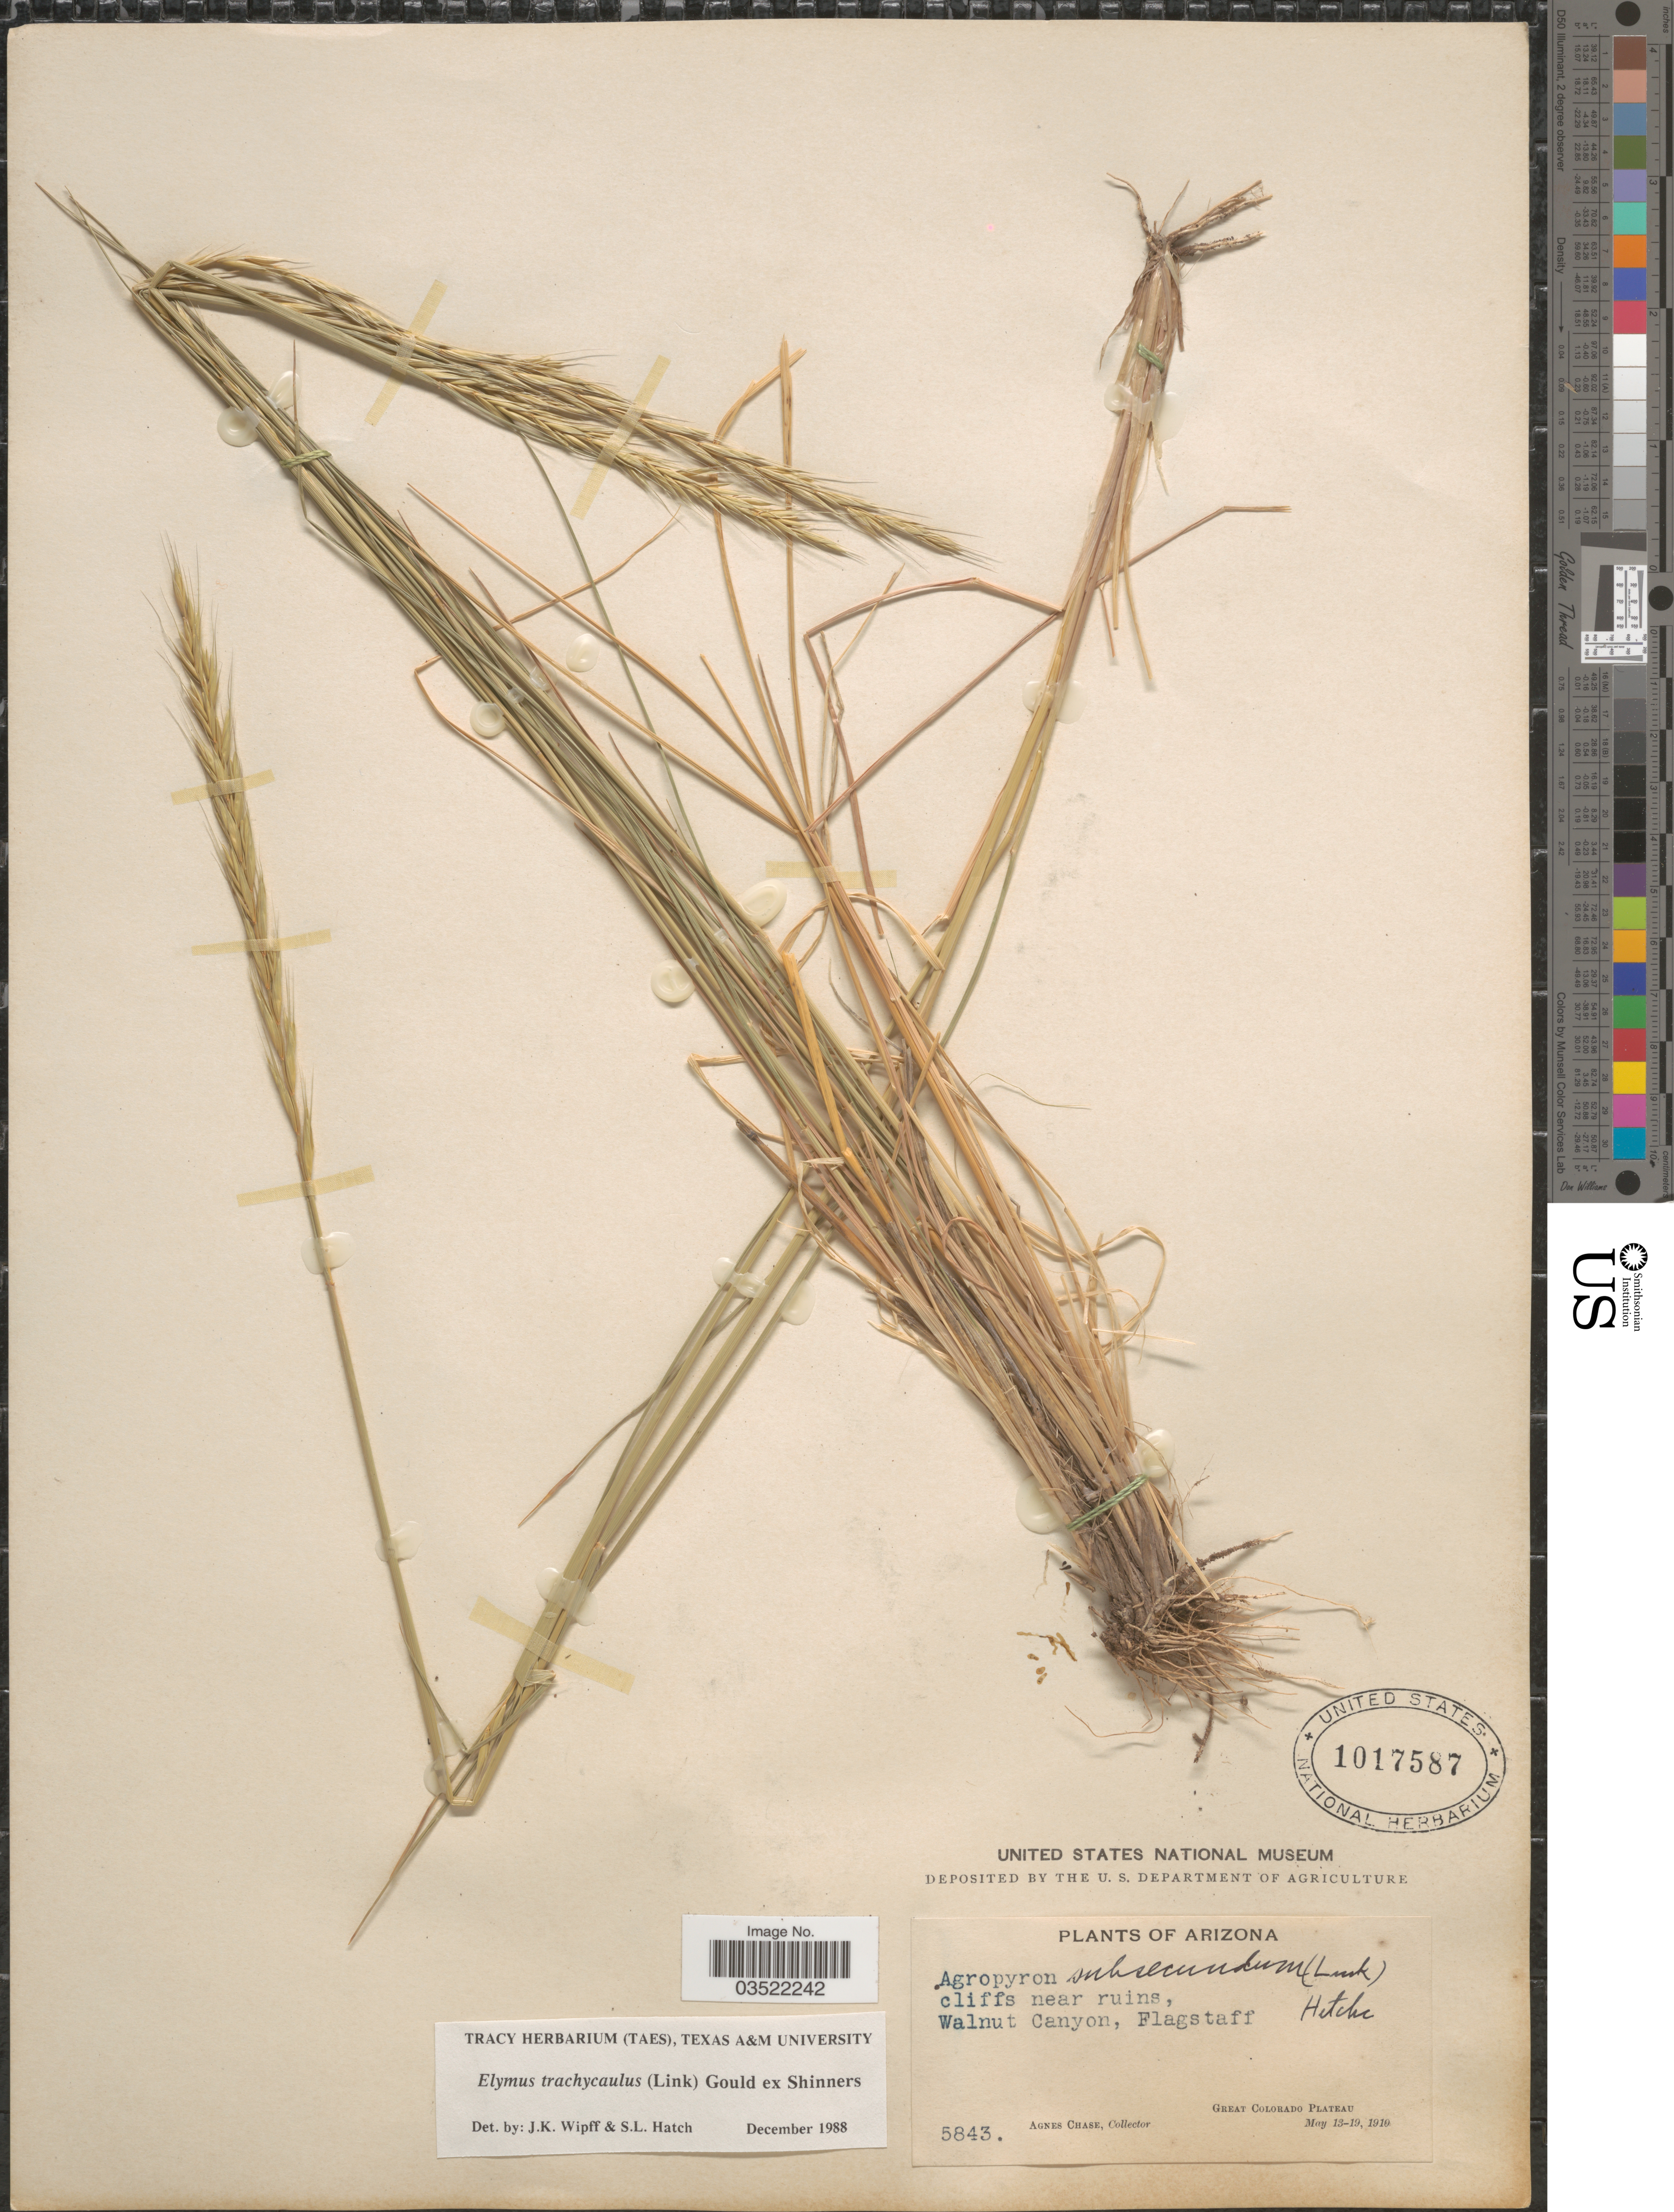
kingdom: Plantae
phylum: Tracheophyta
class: Liliopsida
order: Poales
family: Poaceae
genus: Elymus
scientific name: Elymus trachycaulus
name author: (Link) Gould ex Shinners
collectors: A. Chase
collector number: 5843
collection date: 1910-05-13/1910-05-19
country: United States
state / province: Arizona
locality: Walnut Canyon, Flagstaff. Great Colorado Plateau.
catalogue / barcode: US 1017587